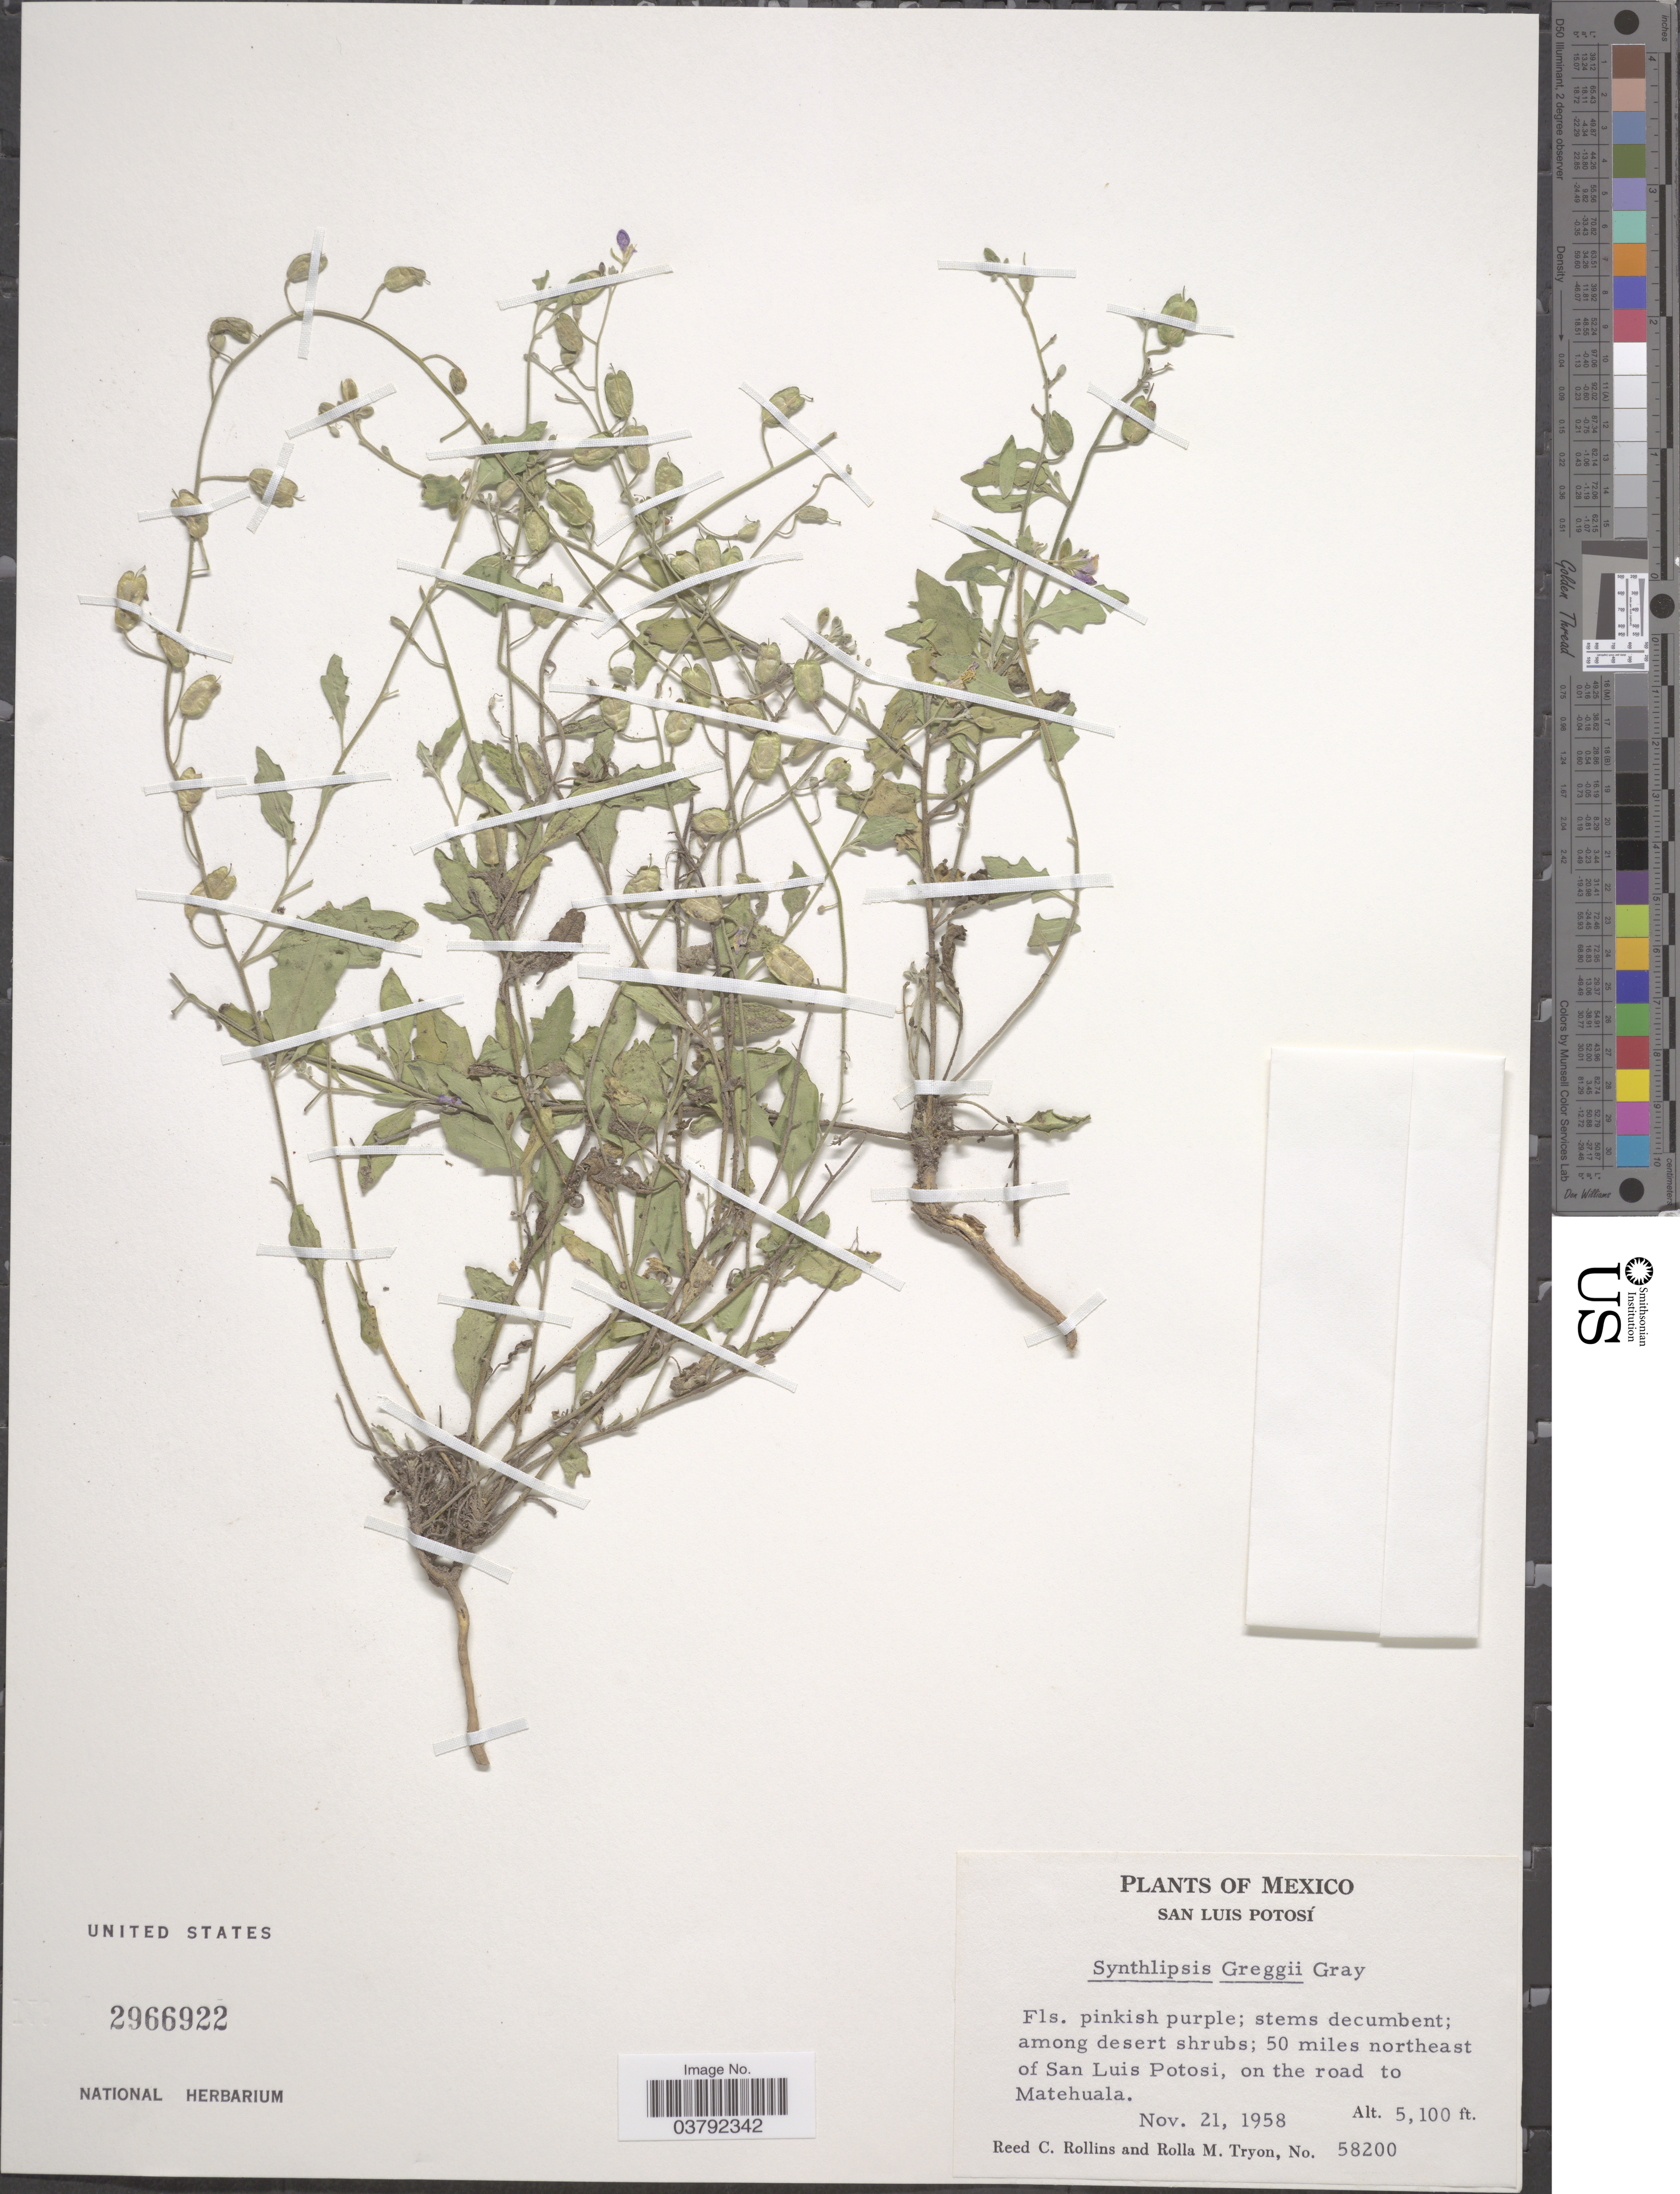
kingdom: Plantae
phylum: Tracheophyta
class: Magnoliopsida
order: Brassicales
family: Brassicaceae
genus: Synthlipsis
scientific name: Synthlipsis greggii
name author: A. Gray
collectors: R. C. Rollins & R. M. Tryon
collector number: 58200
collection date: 1958-11-21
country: Mexico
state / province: San Luis Potosí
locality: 50 miles northeast of San Luis Potosi, on the road to Matehuala.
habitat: among desert shrubs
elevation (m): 1554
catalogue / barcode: US 2966922